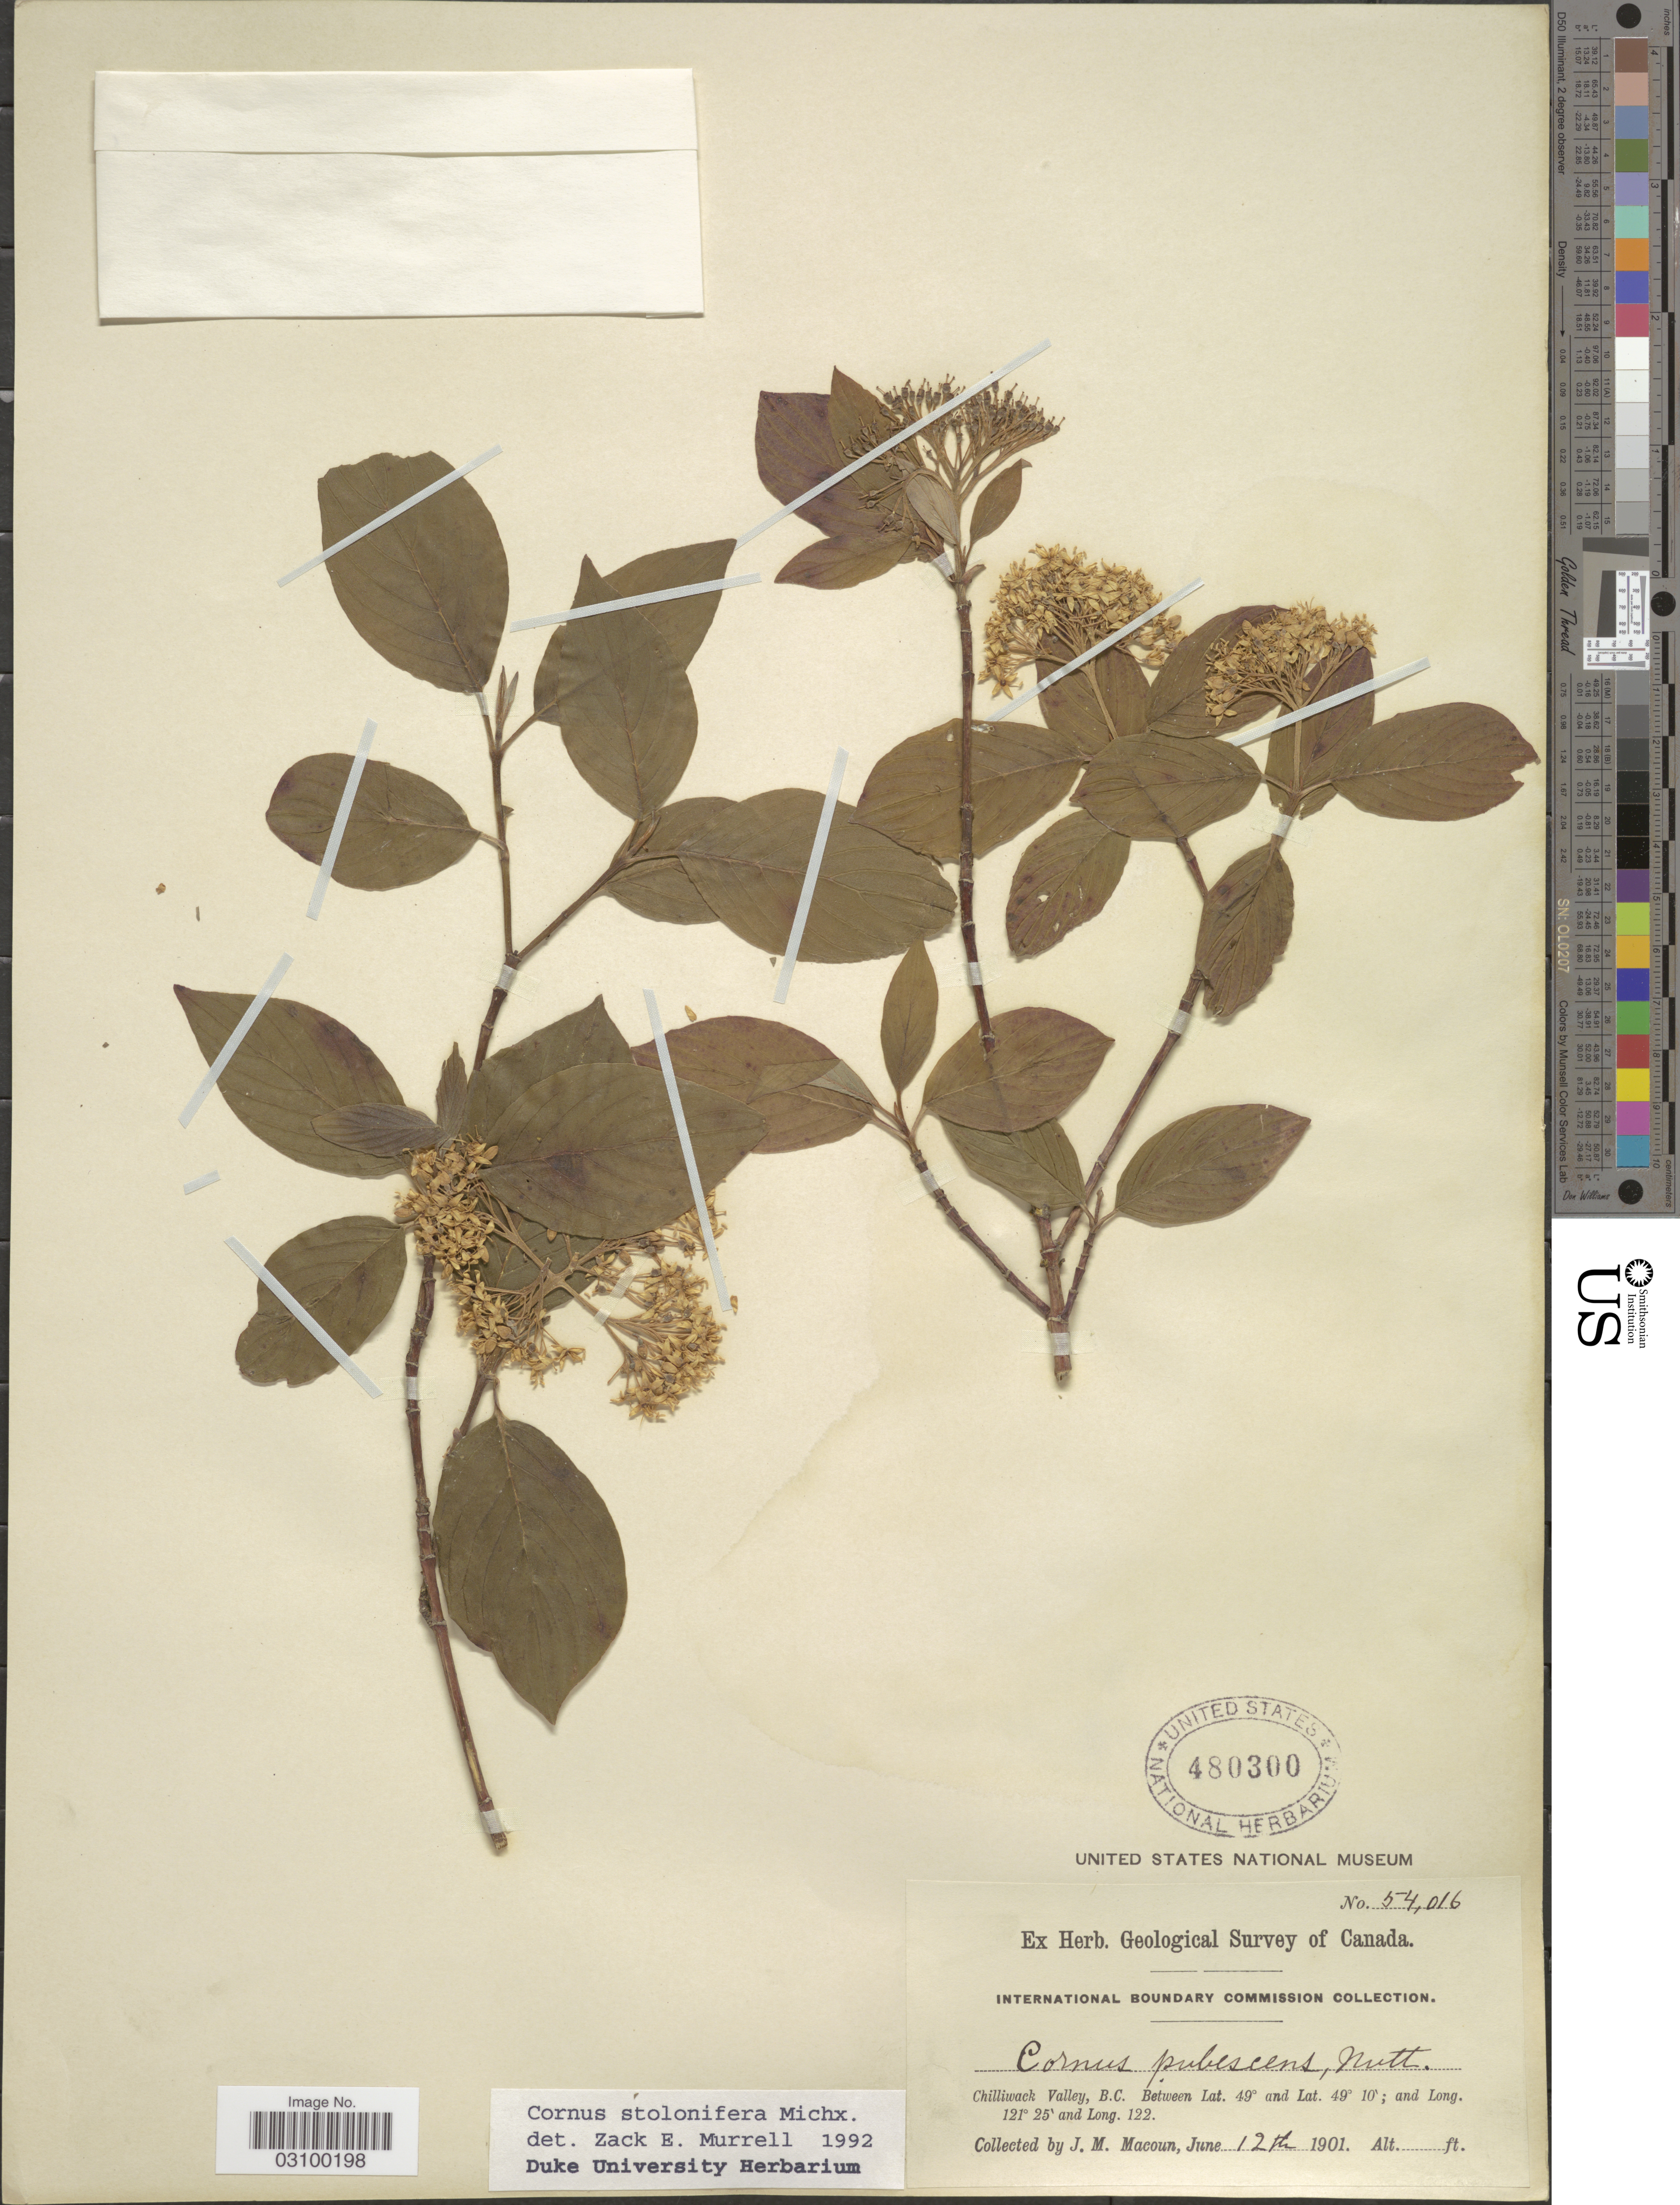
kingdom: Plantae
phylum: Tracheophyta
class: Magnoliopsida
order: Cornales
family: Cornaceae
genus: Cornus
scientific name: Cornus sericea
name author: L.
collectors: J. M. Macoun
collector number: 54016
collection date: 1901-06-12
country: Canada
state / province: British Columbia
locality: Chilliwack Valley, B. C.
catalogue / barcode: US 480300